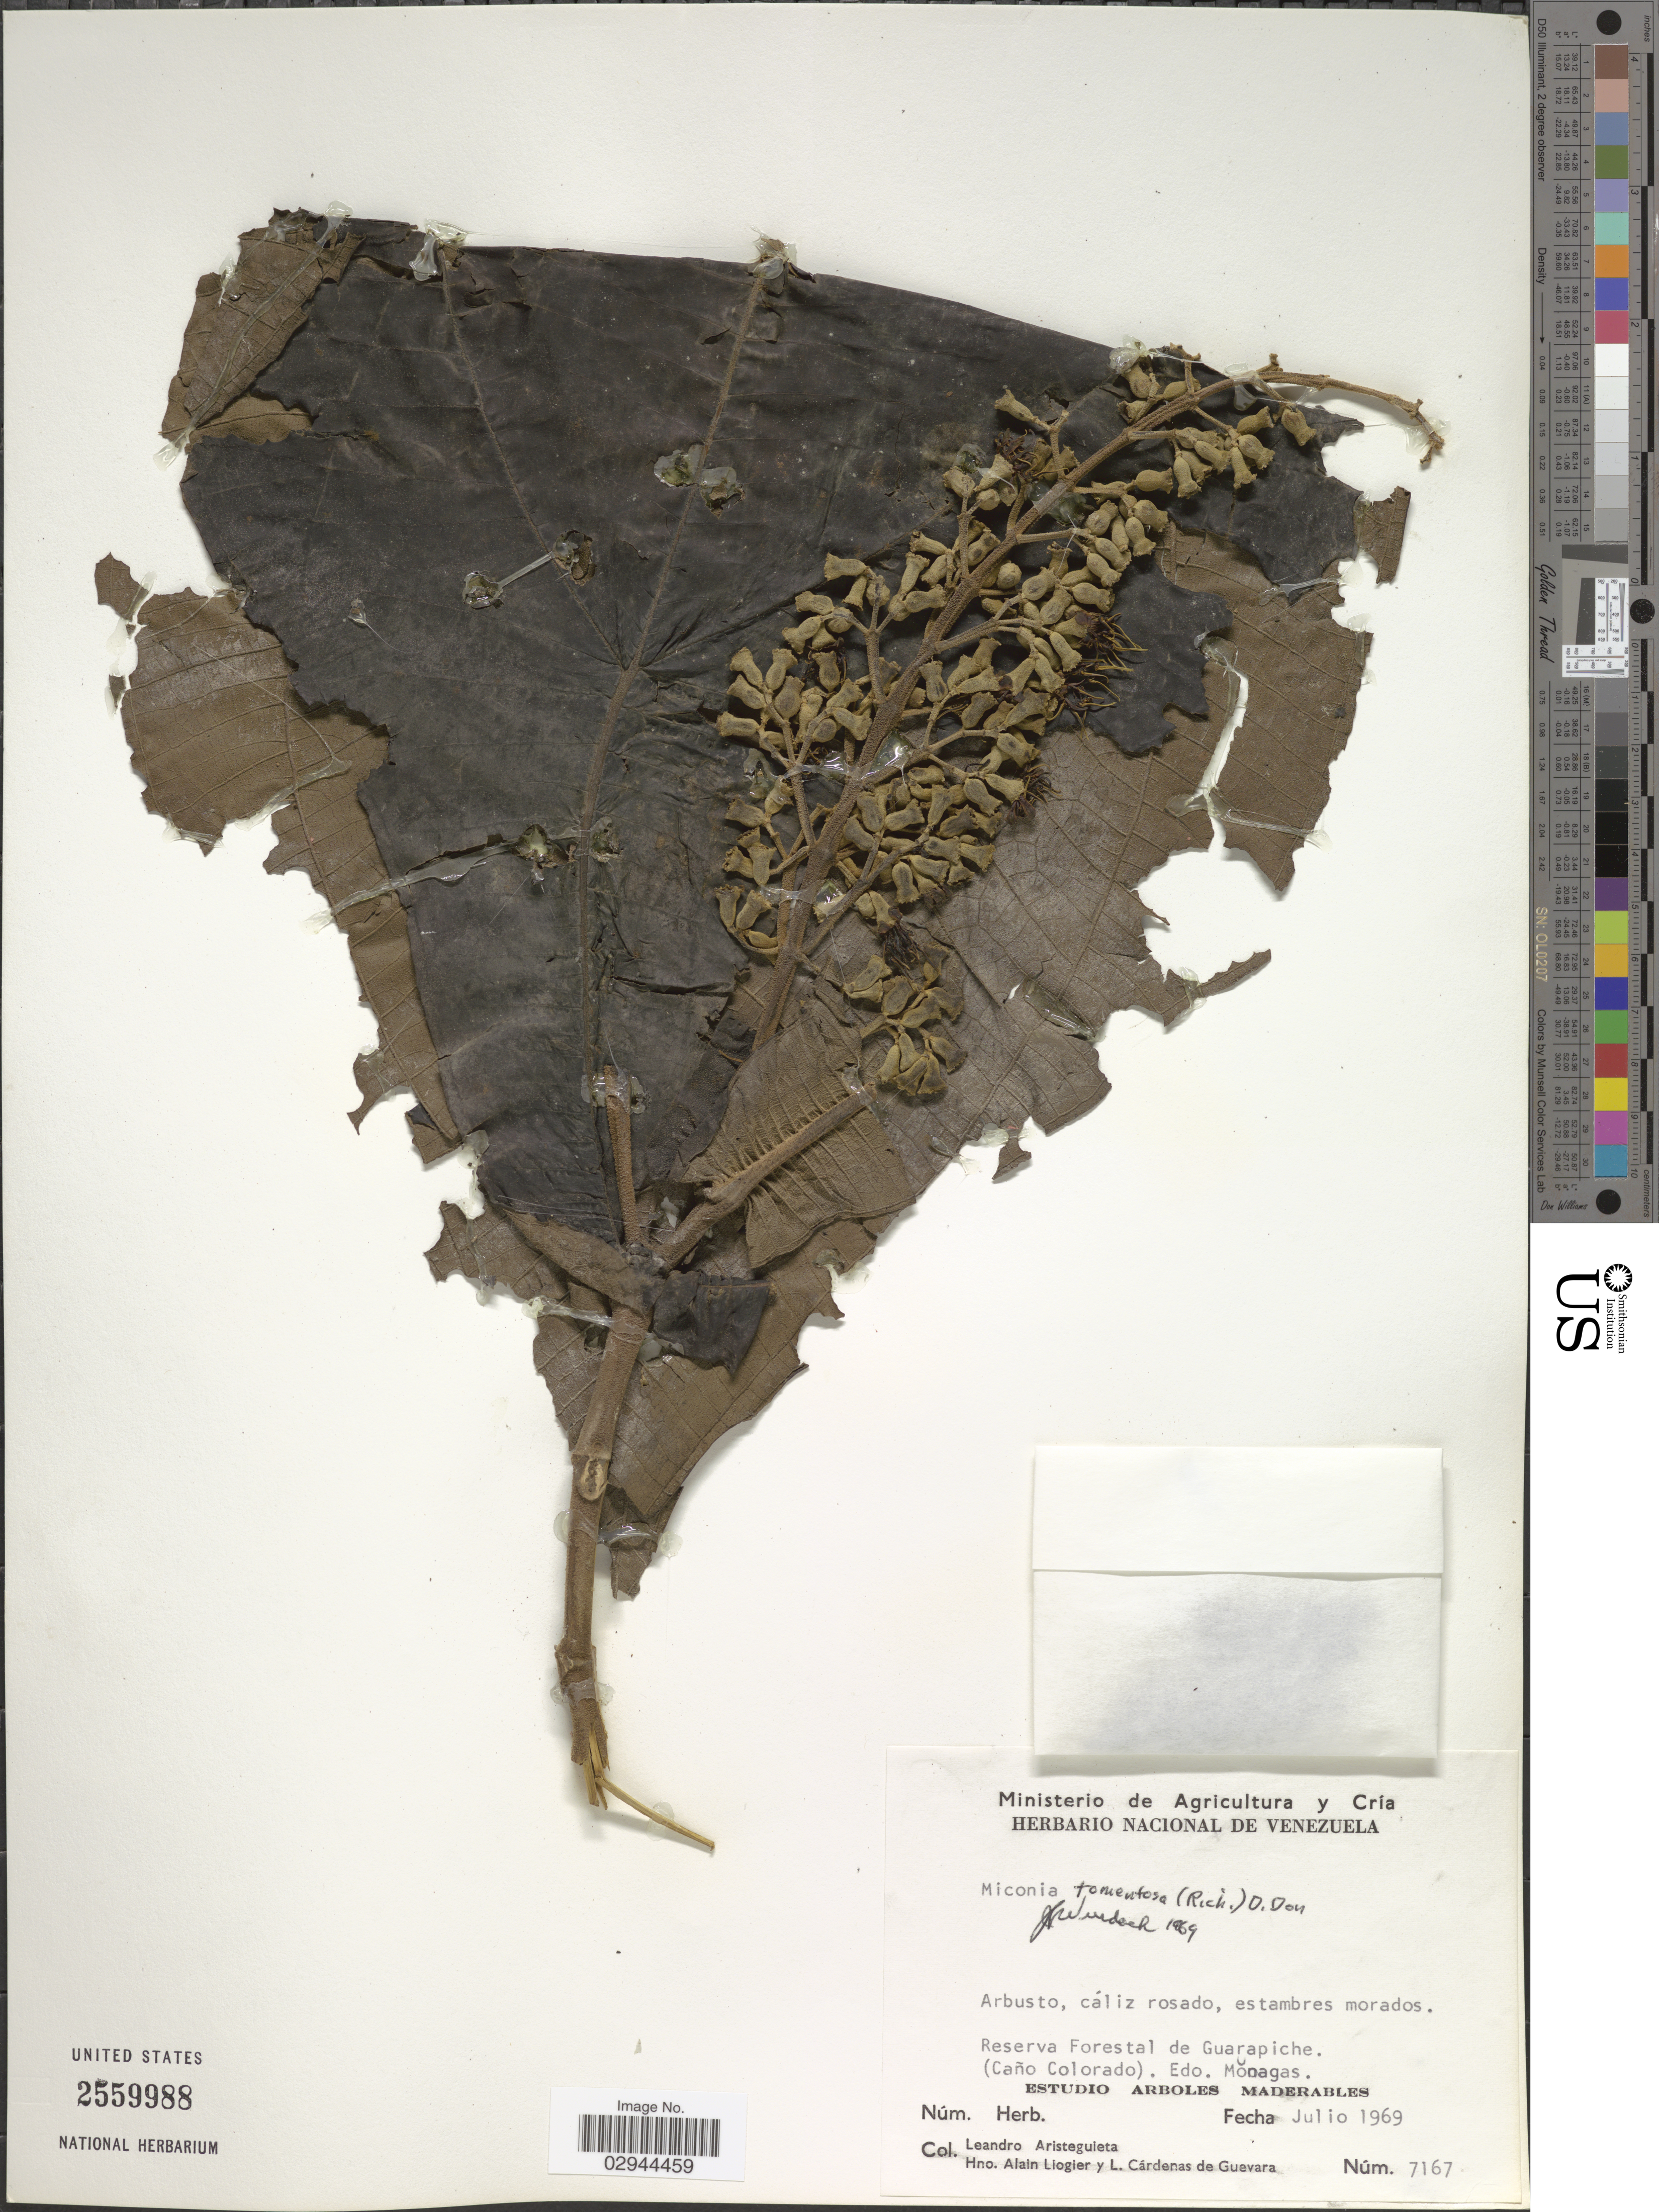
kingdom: Plantae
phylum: Tracheophyta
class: Magnoliopsida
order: Myrtales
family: Melastomataceae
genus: Miconia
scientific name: Miconia tomentosa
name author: (Rich.) D. Don ex DC.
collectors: L. Aristeguieta, A. H. Liogier & L. De Guevara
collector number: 7167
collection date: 1969-07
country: Venezuela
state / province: Monagas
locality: Reserva Forestal de Guarapiche. (Caño Colorado).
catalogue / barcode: US 2559988